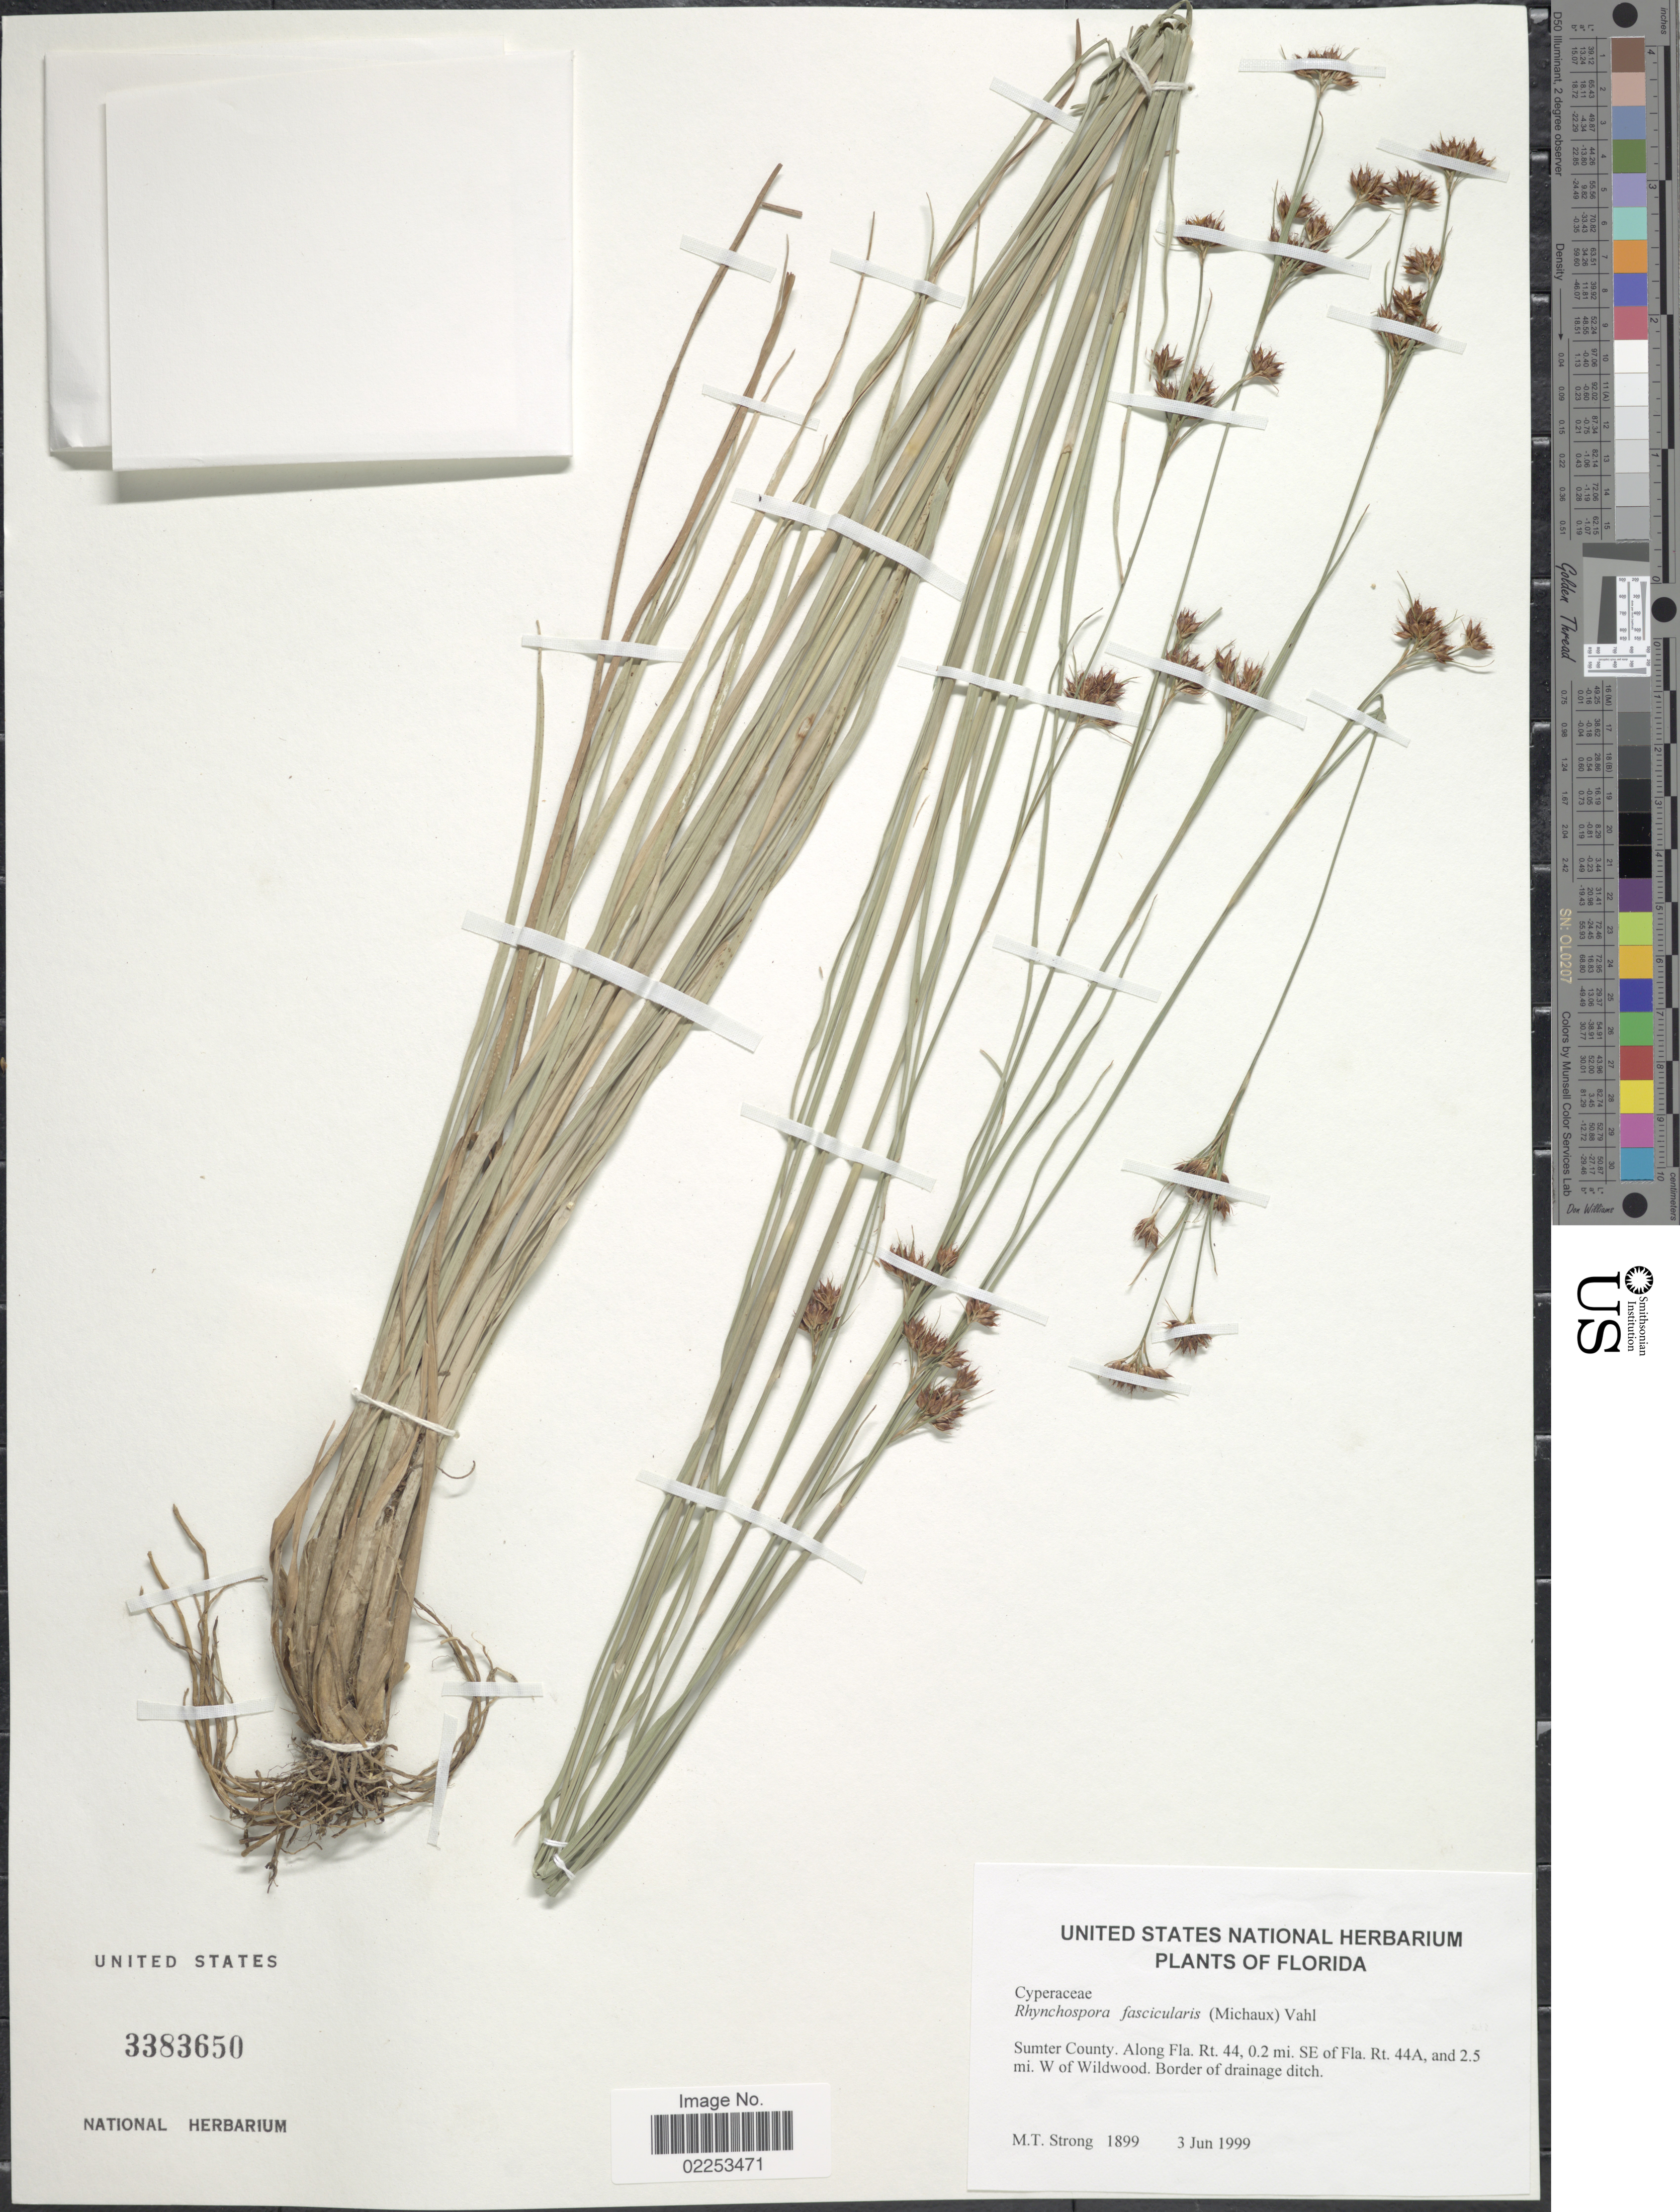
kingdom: Plantae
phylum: Tracheophyta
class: Liliopsida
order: Poales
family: Cyperaceae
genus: Rhynchospora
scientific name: Rhynchospora fascicularis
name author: (Michx.) Vahl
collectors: M. T. Strong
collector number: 1899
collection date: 1999-06-03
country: United States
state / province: Florida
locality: Sumter County. Along Fla. Rt 44, 0.2 mi SE of Fla Rt 44A, and 2.5 mi W of Wildwood. Border of drainage ditch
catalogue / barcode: US 3383650